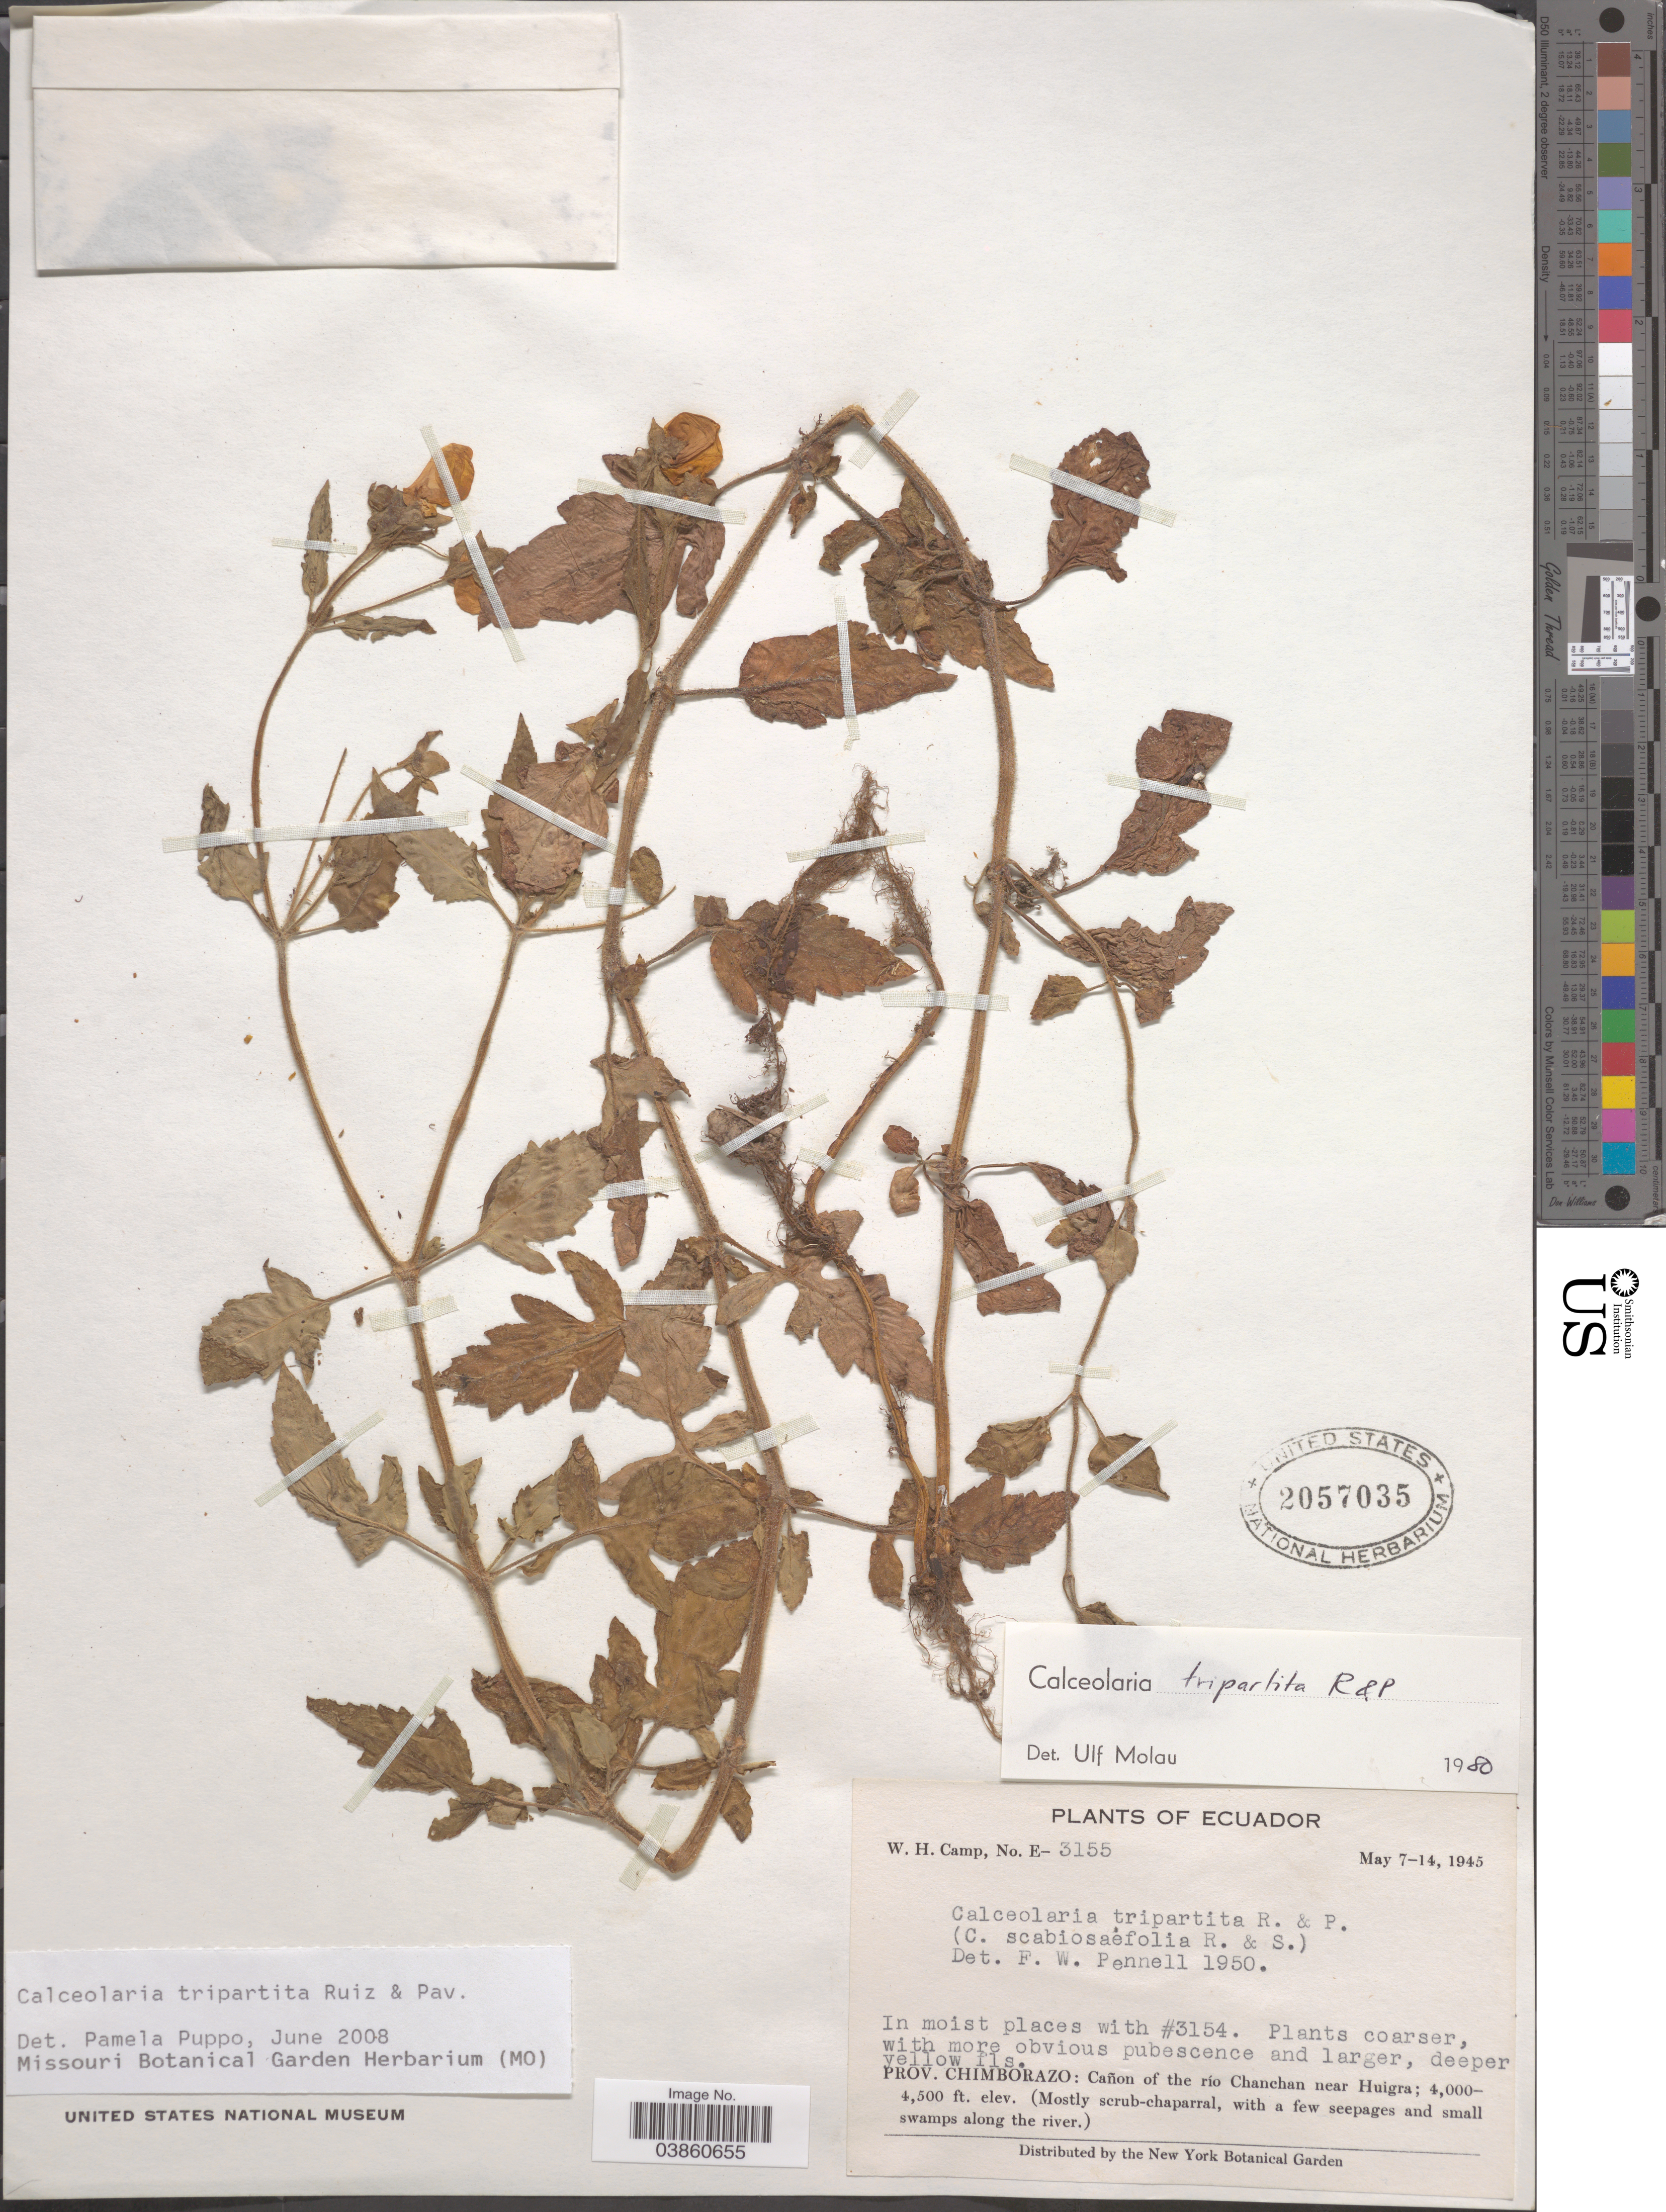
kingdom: Plantae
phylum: Tracheophyta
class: Magnoliopsida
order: Lamiales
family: Calceolariaceae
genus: Calceolaria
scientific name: Calceolaria tripartita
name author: Ruiz & Pav.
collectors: W. H. Camp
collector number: E-3155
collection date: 1945-05-07/1945-05-14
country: Ecuador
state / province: Chimborazo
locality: Cañon of the río Chanchan near Huigra.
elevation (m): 1219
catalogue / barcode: US 2057035